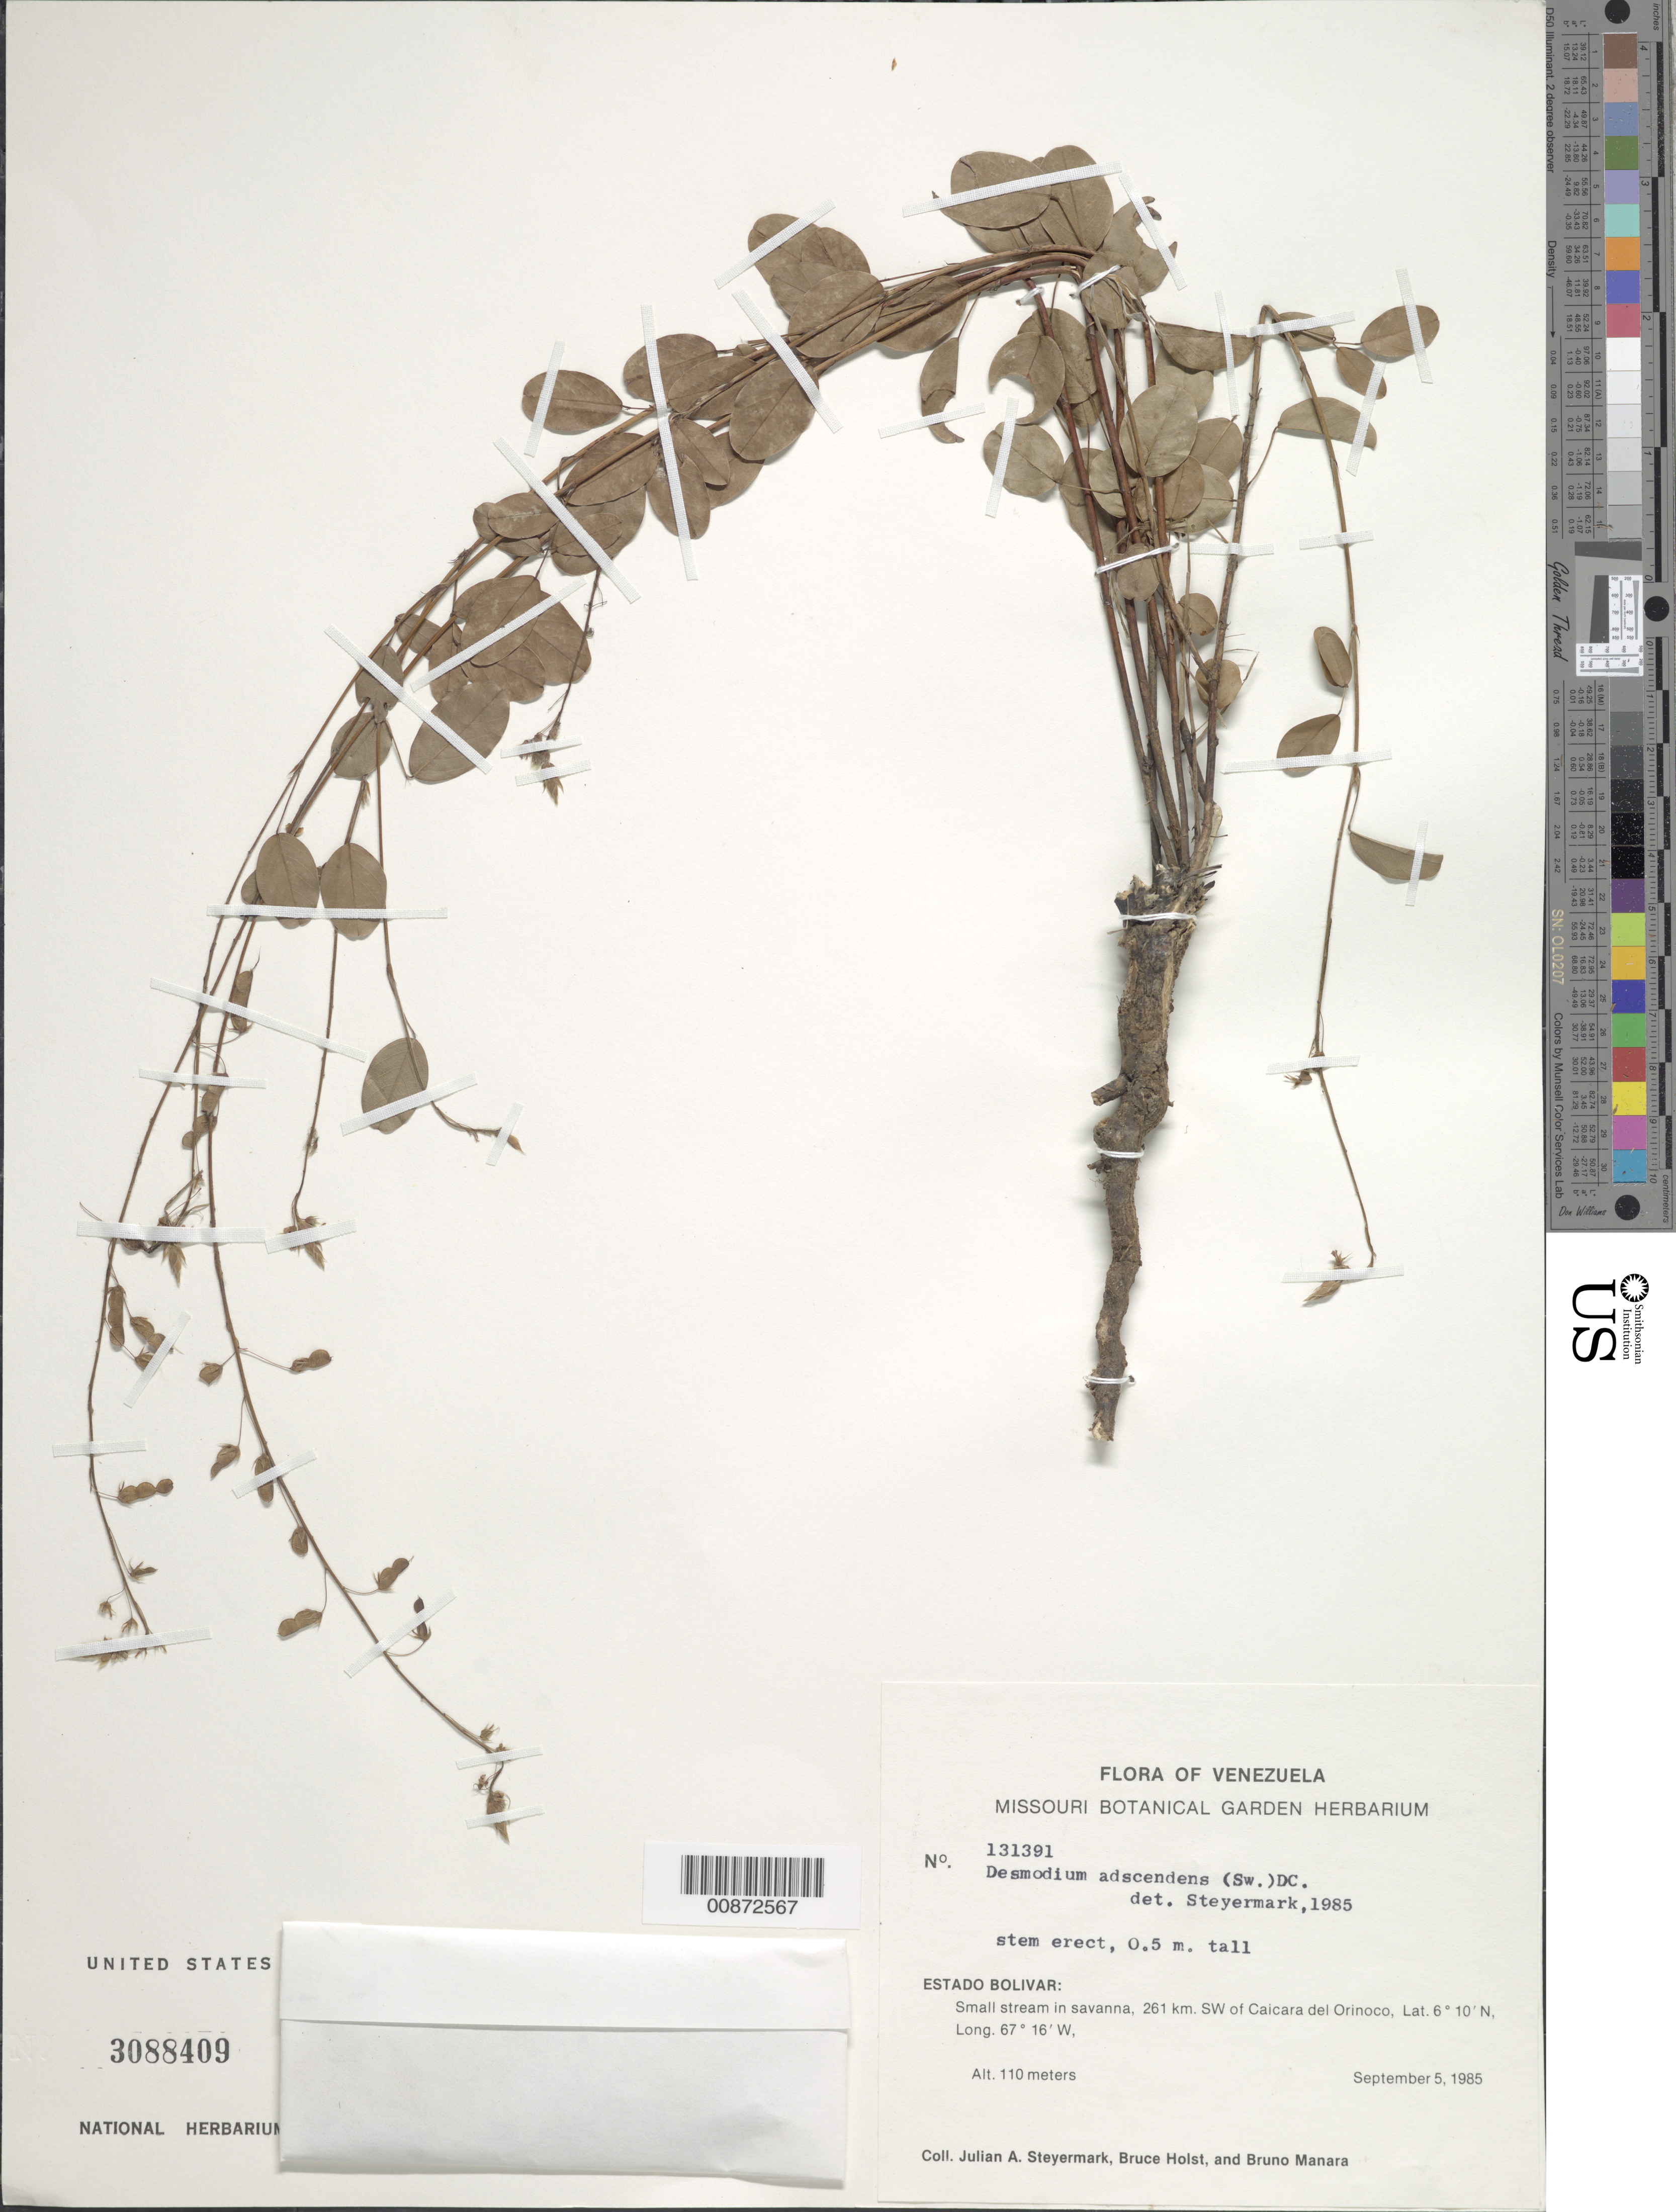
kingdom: Plantae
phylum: Tracheophyta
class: Magnoliopsida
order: Fabales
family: Fabaceae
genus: Grona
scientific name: Grona adscendens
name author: (Sw.) H. Ohashi & K. Ohashi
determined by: Strong, Mark T., (BOT), Smithsonian Institution - National Museum of Natural History (UNITED STATES)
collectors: J. Steyermark, B. Holst & B. Manara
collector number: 131391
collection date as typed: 5-Sep-85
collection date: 1985-09-05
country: Venezuela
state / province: Bolívar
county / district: Cedeño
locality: Caicara del Orinoco, 261 km SW of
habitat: Small stream in savanna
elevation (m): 110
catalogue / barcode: US 3088409